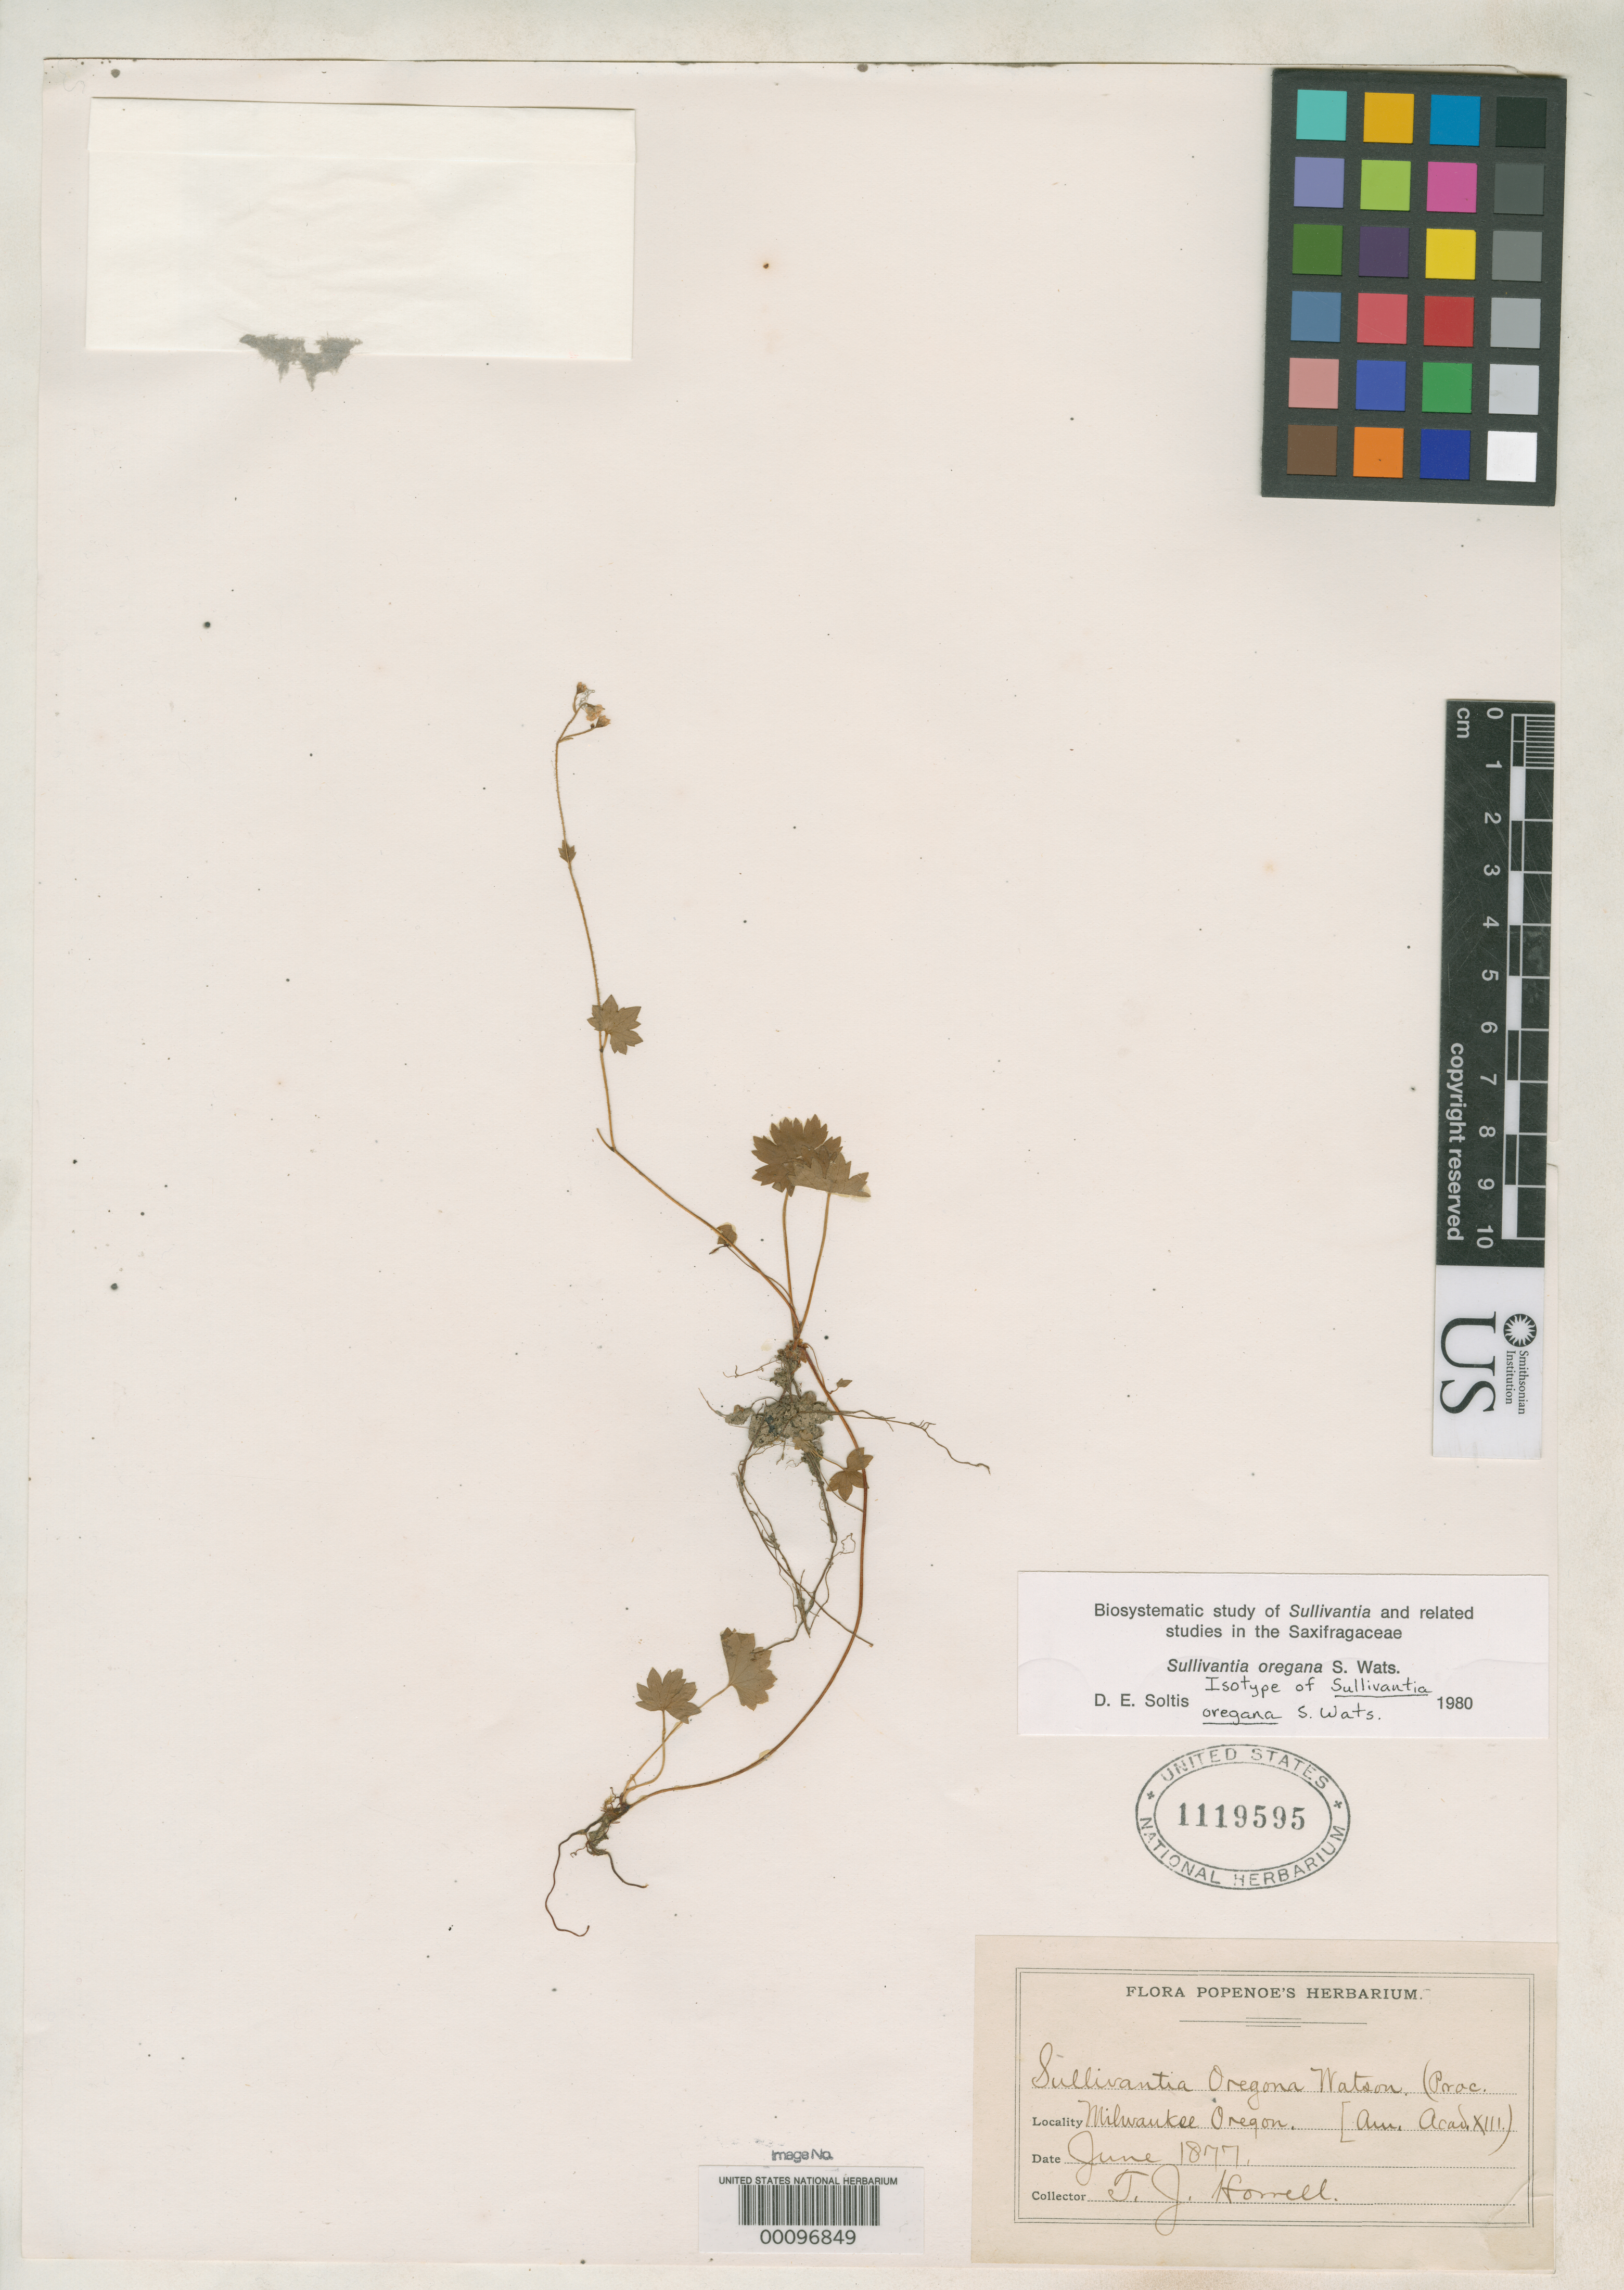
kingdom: Plantae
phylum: Tracheophyta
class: Magnoliopsida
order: Saxifragales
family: Saxifragaceae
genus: Sullivantia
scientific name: Sullivantia oregana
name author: S. Watson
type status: Syntype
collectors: T. J. Howell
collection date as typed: Jun 1877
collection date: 1877-06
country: United States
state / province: Oregon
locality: Milwaukee.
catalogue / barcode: US 1119595